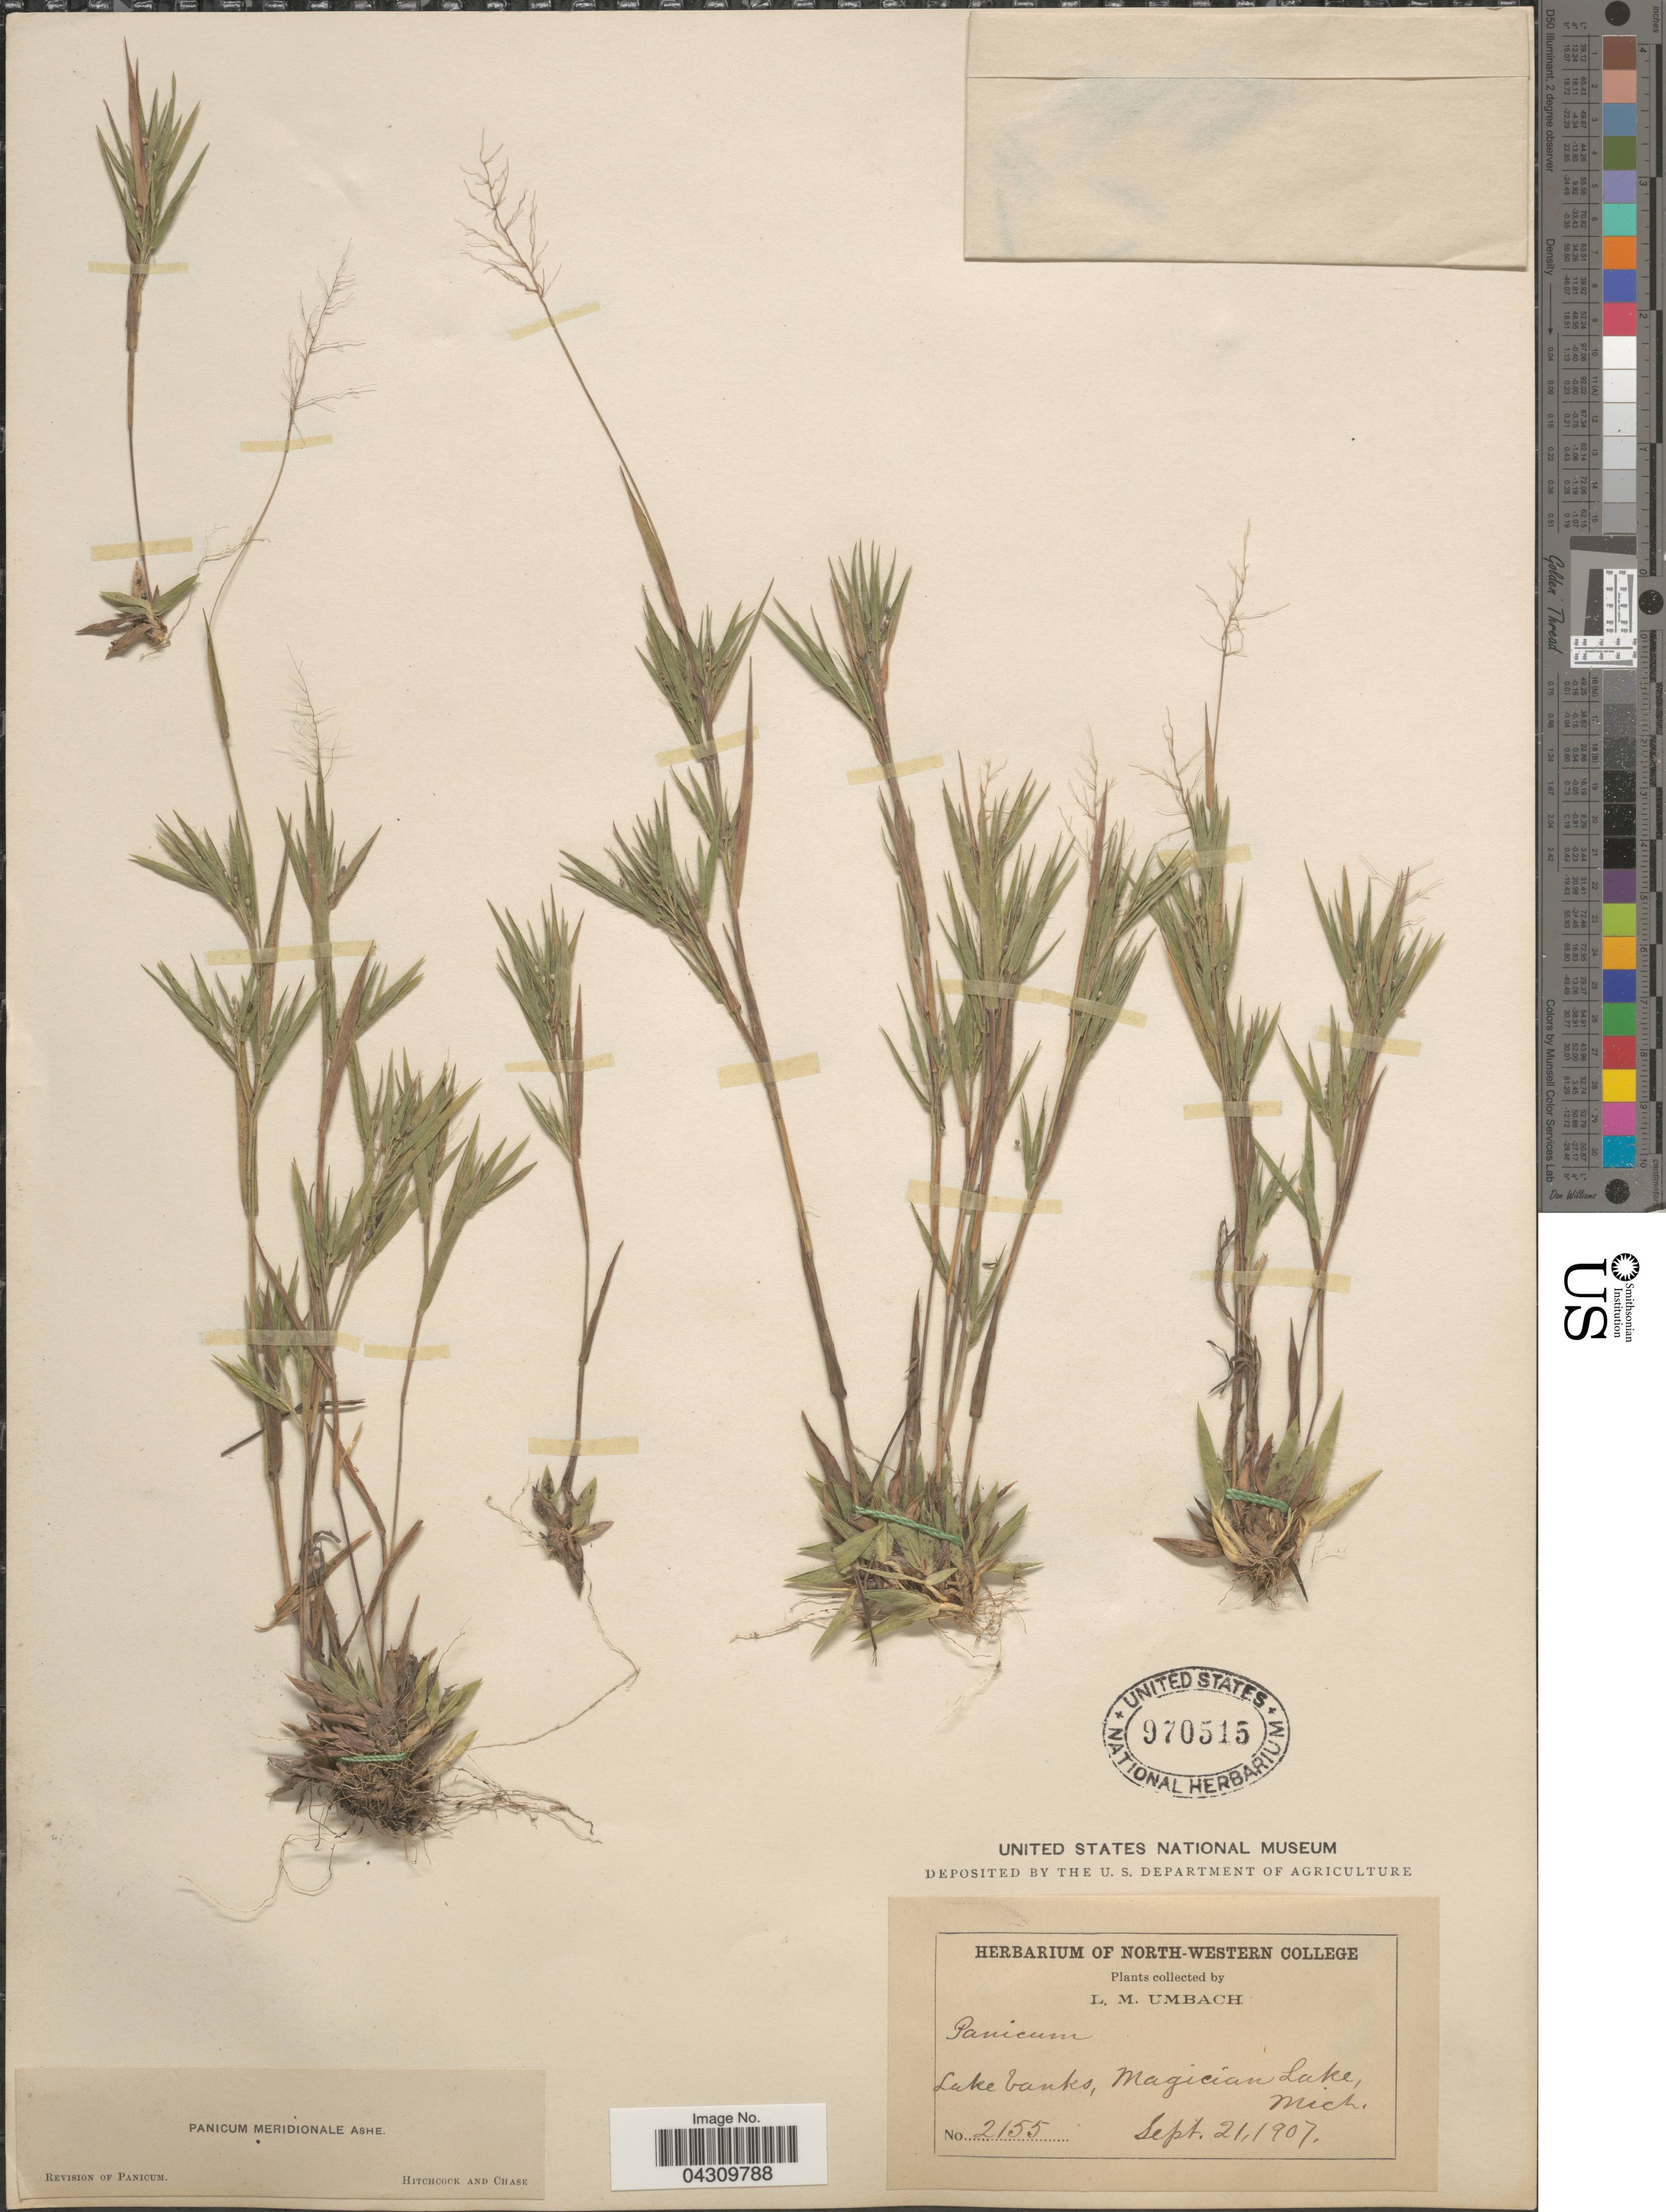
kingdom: Plantae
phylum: Tracheophyta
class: Liliopsida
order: Poales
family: Poaceae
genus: Dichanthelium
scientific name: Dichanthelium acuminatum var. acuminatum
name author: (Sw.) Gould & C.A. Clark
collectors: L. M. Umbach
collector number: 2155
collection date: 1907-09-21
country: United States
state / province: Michigan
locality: Lake banks, Magician Lake.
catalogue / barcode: US 970515